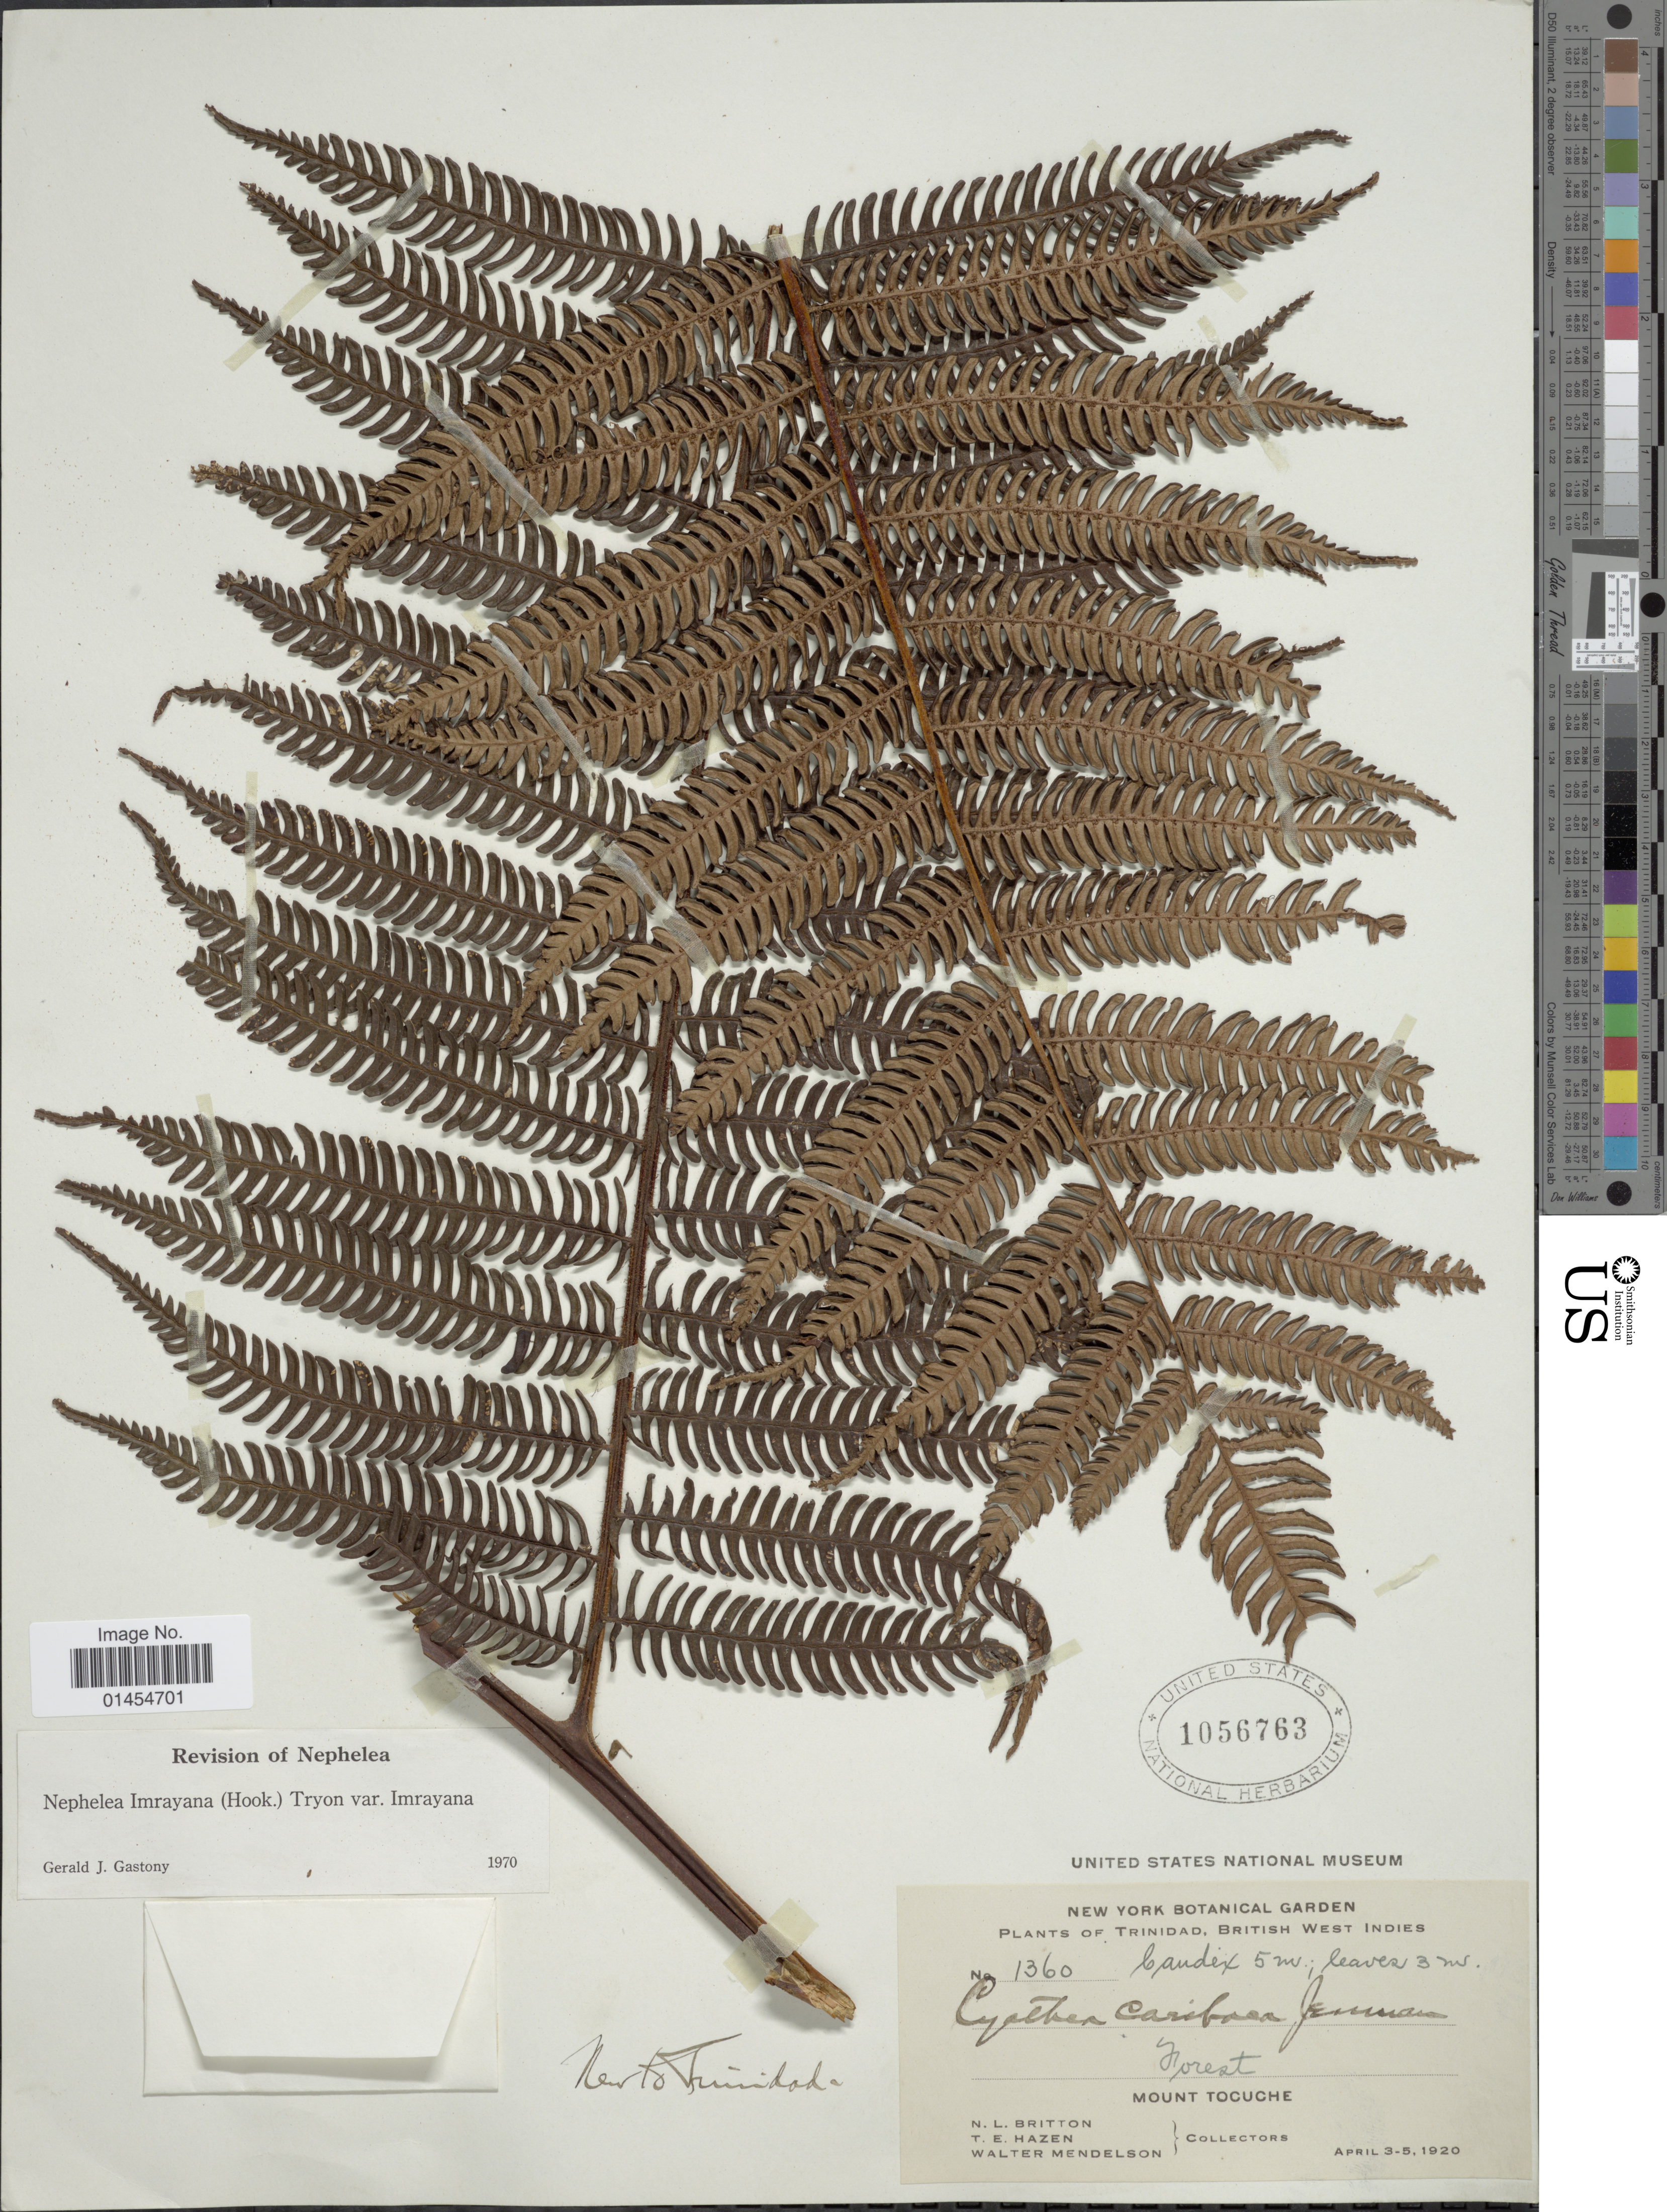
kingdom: Plantae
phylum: Tracheophyta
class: Polypodiopsida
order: Cyatheales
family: Cyatheaceae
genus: Alsophila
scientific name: Alsophila imrayana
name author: (Hook.) D.S. Conant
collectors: N. Britton, T. E. Hazen & W. Mendelson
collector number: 1360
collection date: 1920-04-03/1920-04-05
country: Trinidad and Tobago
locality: Trinidad, British West Indies. Mount Tocuche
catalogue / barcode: US 1056763